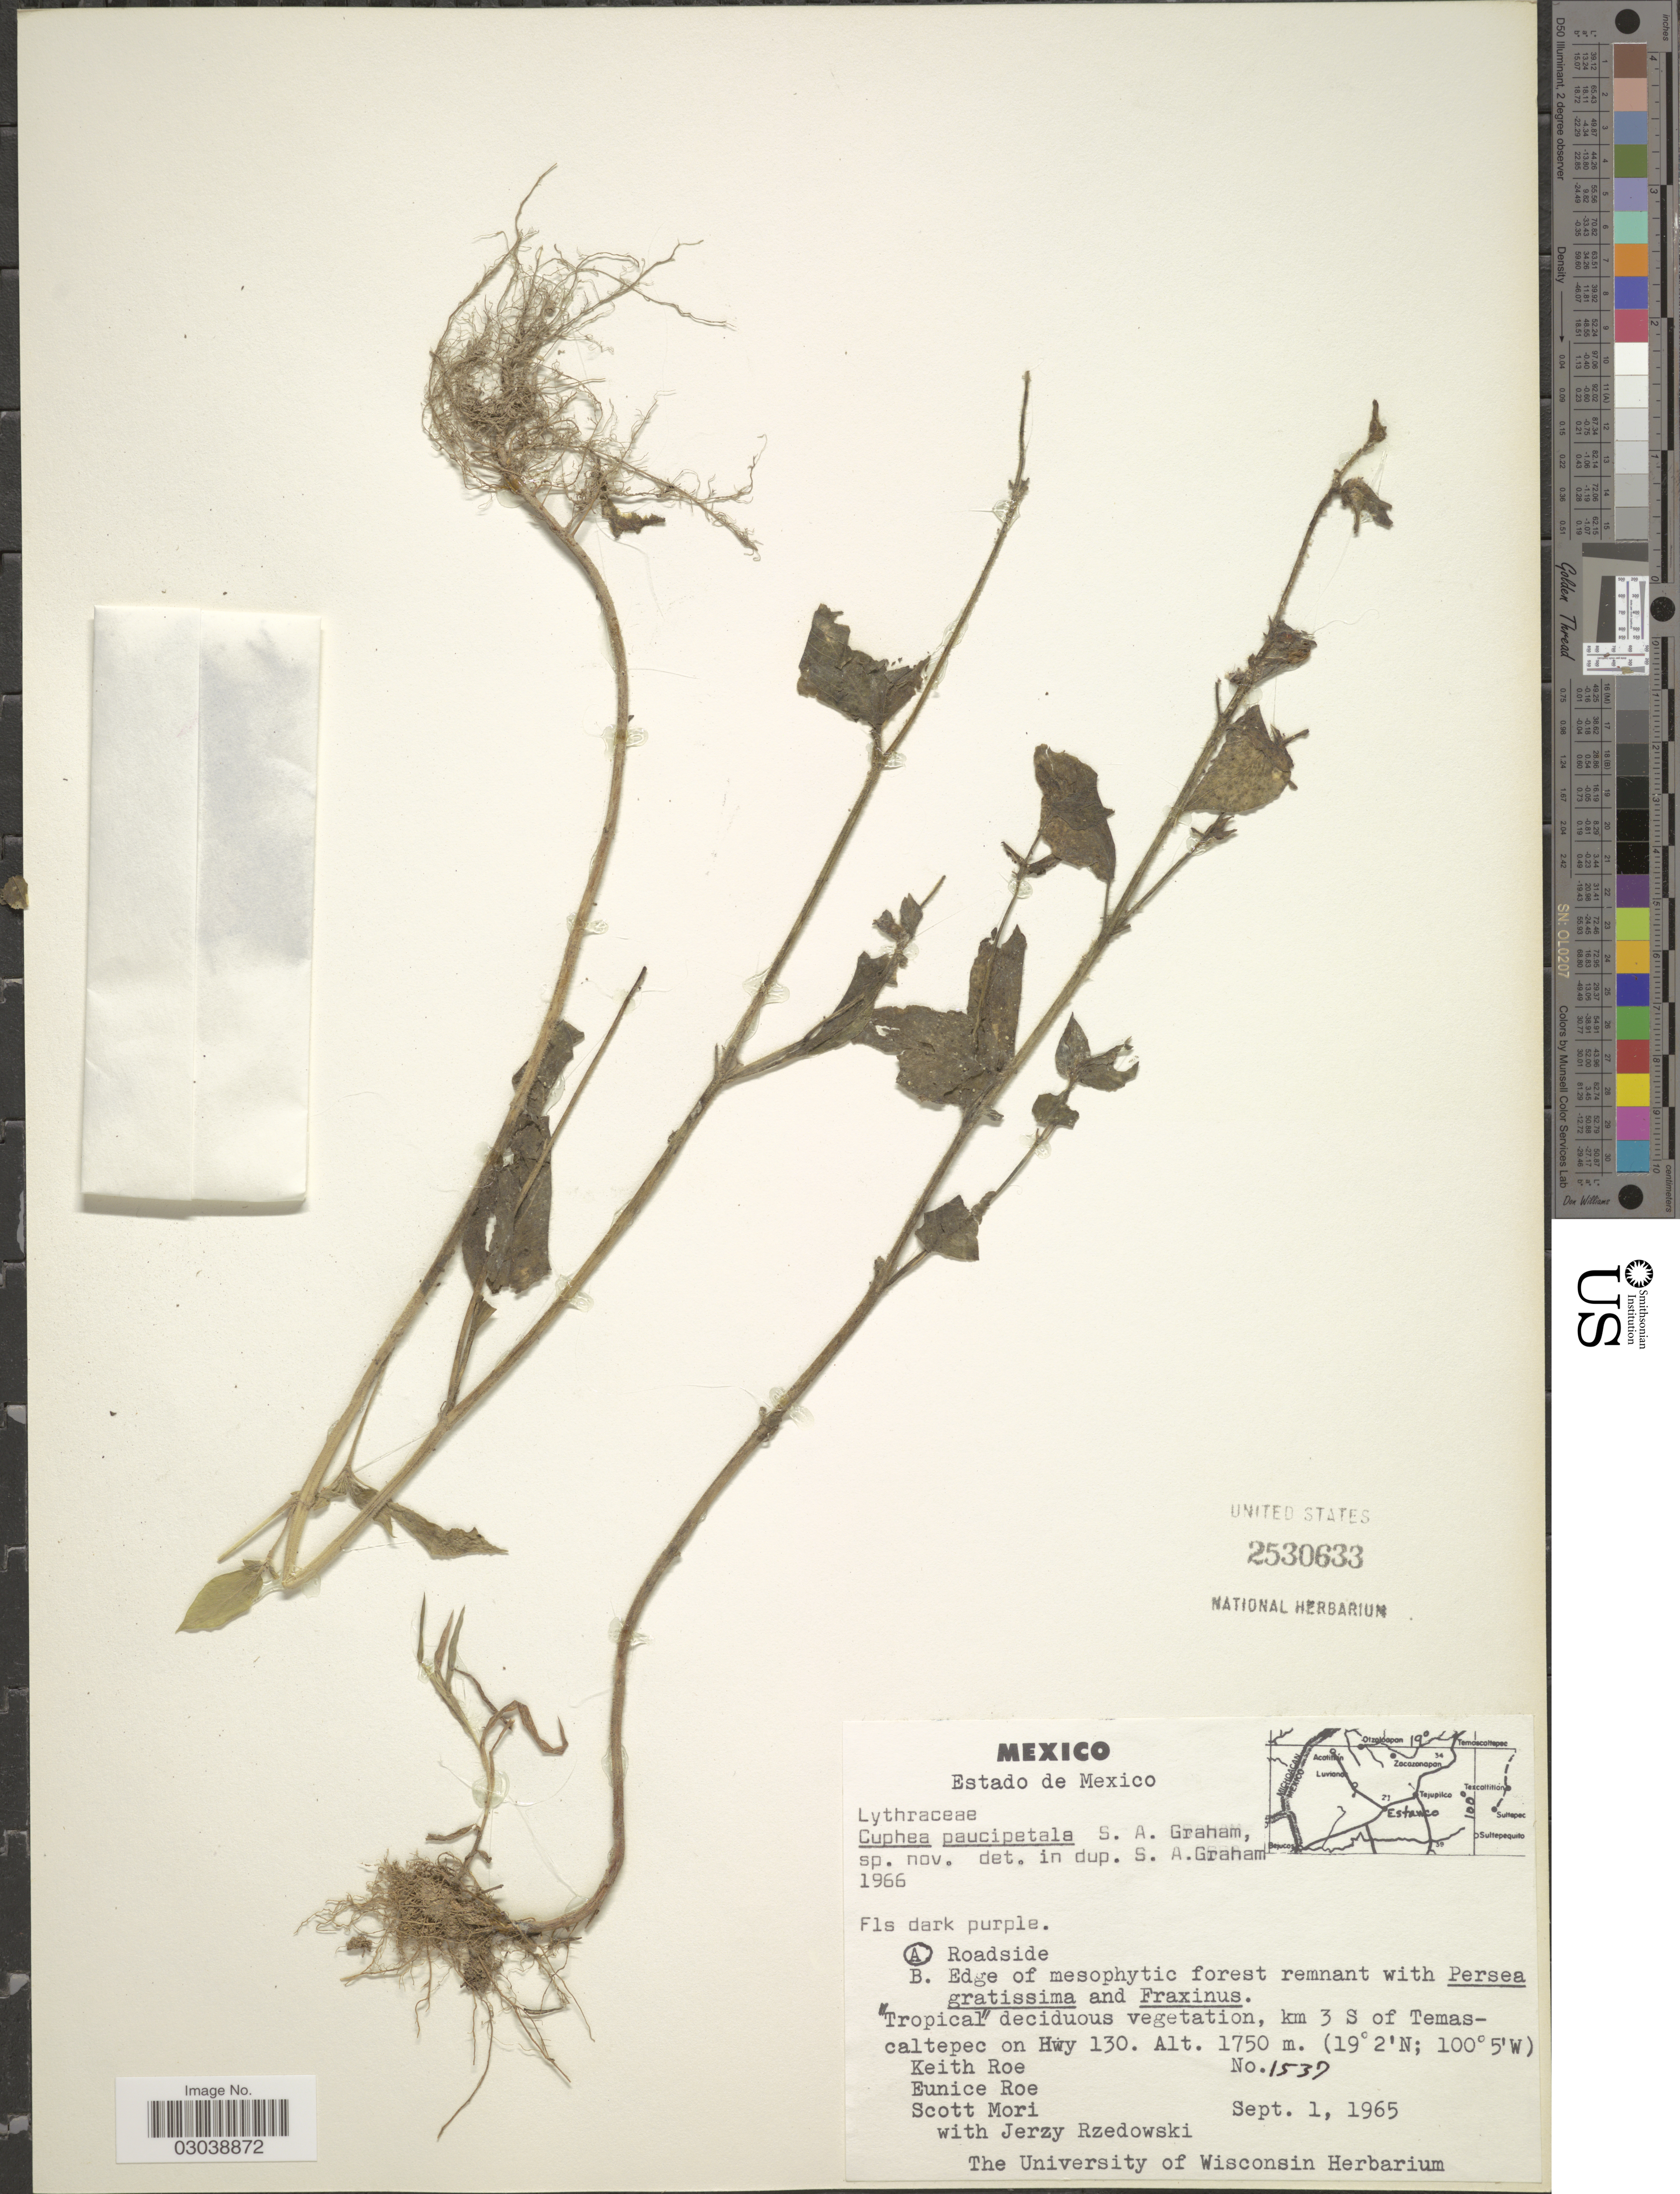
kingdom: Plantae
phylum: Tracheophyta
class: Magnoliopsida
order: Myrtales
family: Lythraceae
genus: Cuphea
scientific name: Cuphea paucipetala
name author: S.A. Graham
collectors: K. E. Roe, E. Roe, S. Mori & J. Rzedowski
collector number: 1537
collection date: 1965-09-01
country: Mexico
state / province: México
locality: Roadside, km 3 S of Temascaltepec on Hwy 130.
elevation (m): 1750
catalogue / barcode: US 2530633